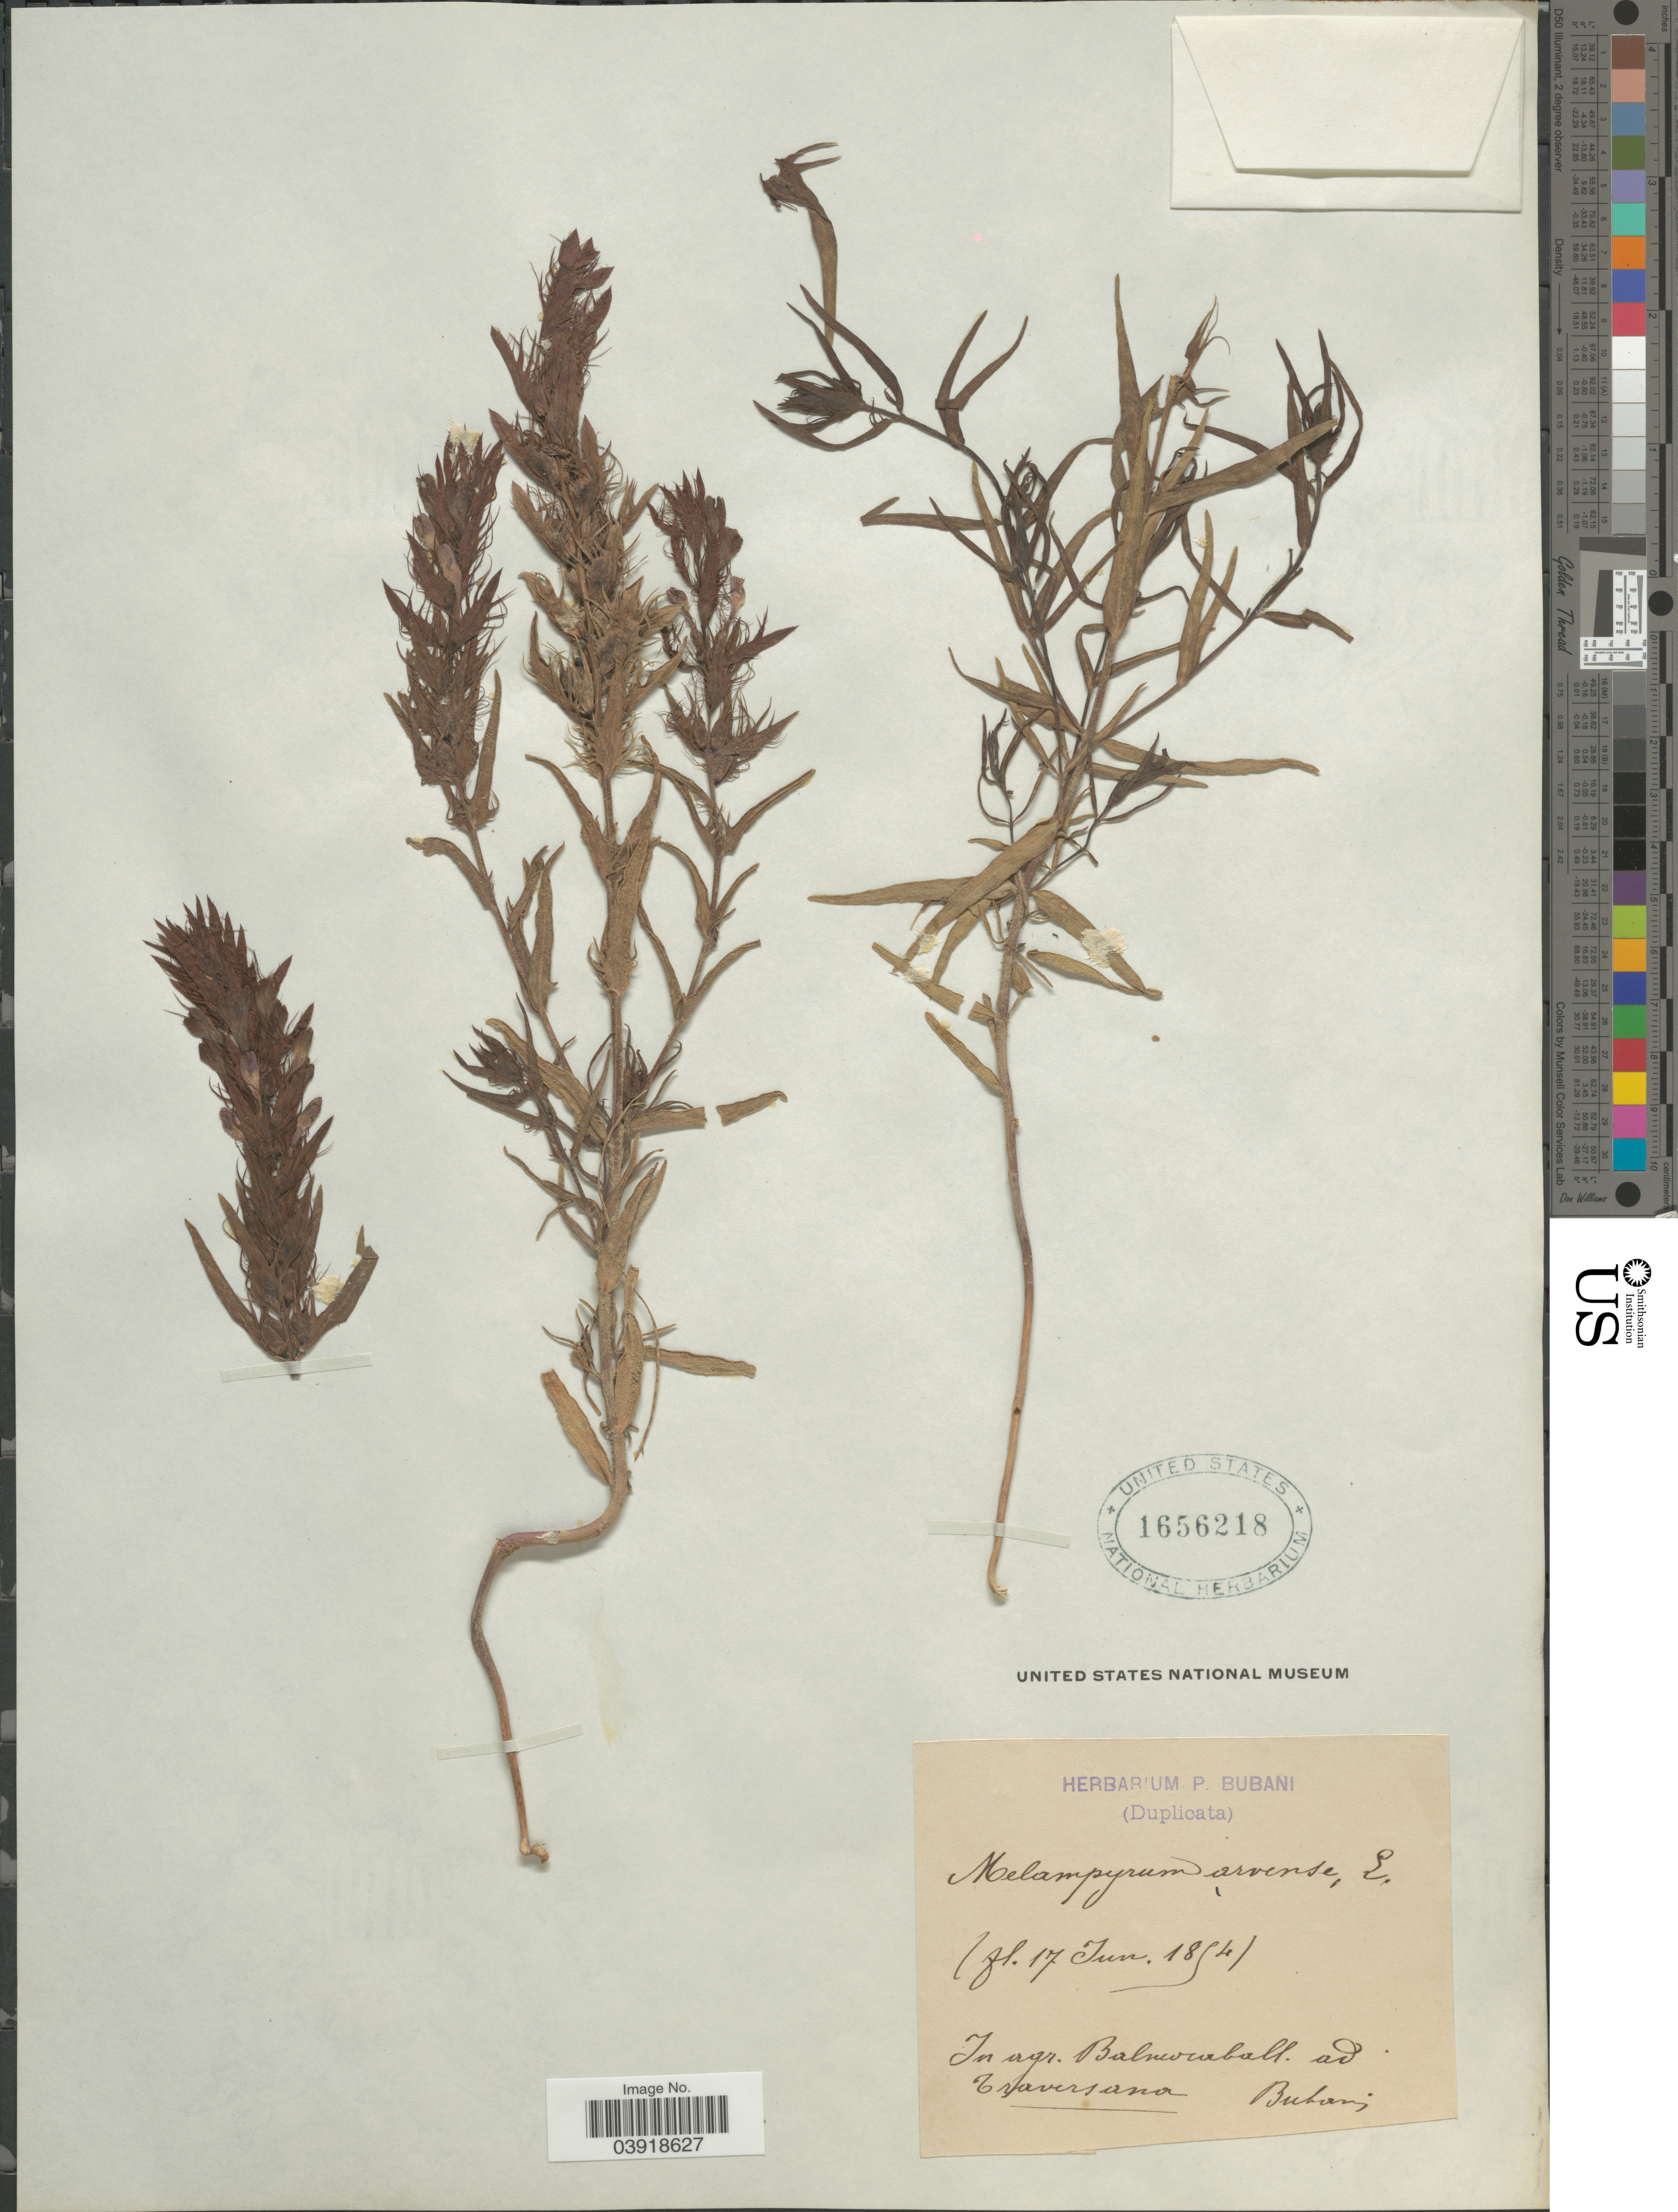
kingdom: Plantae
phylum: Tracheophyta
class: Magnoliopsida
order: Lamiales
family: Orobanchaceae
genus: Melampyrum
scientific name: Melampyrum arvense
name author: L.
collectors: P. Bubani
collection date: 1894-06-17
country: Italy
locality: In agr. Balneocaballo. ad Traversana.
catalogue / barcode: US 1656218